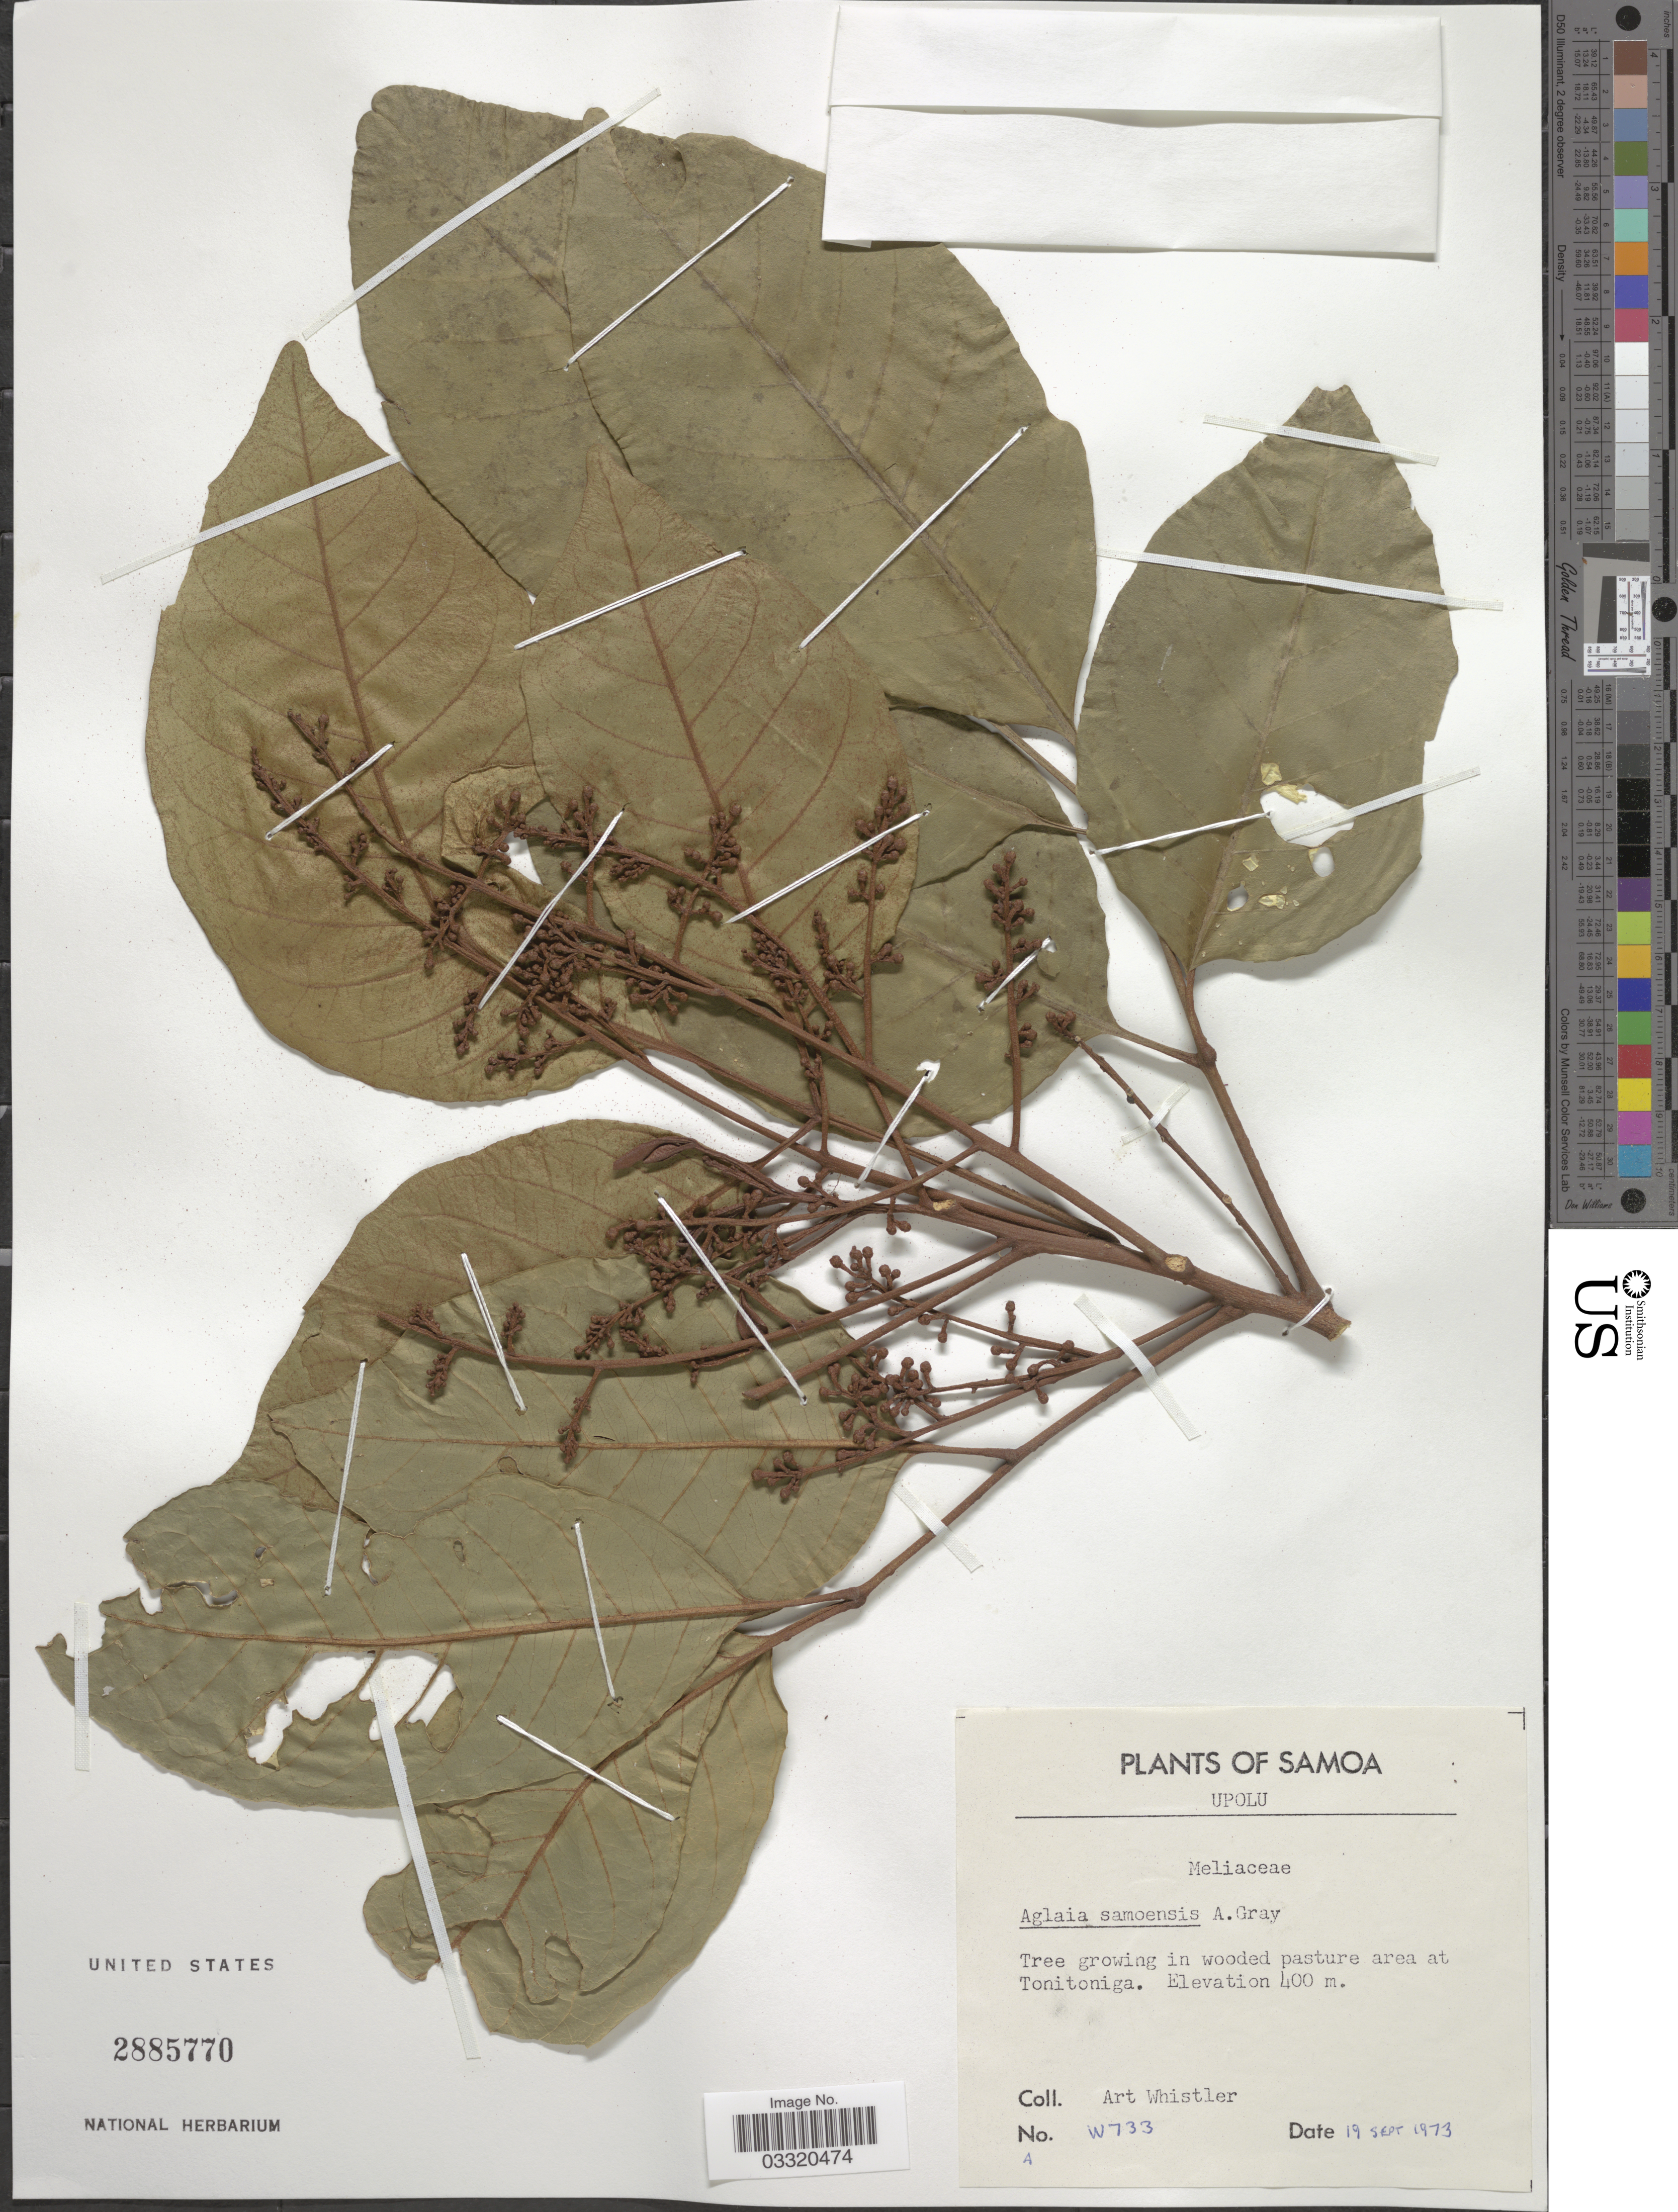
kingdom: Plantae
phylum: Tracheophyta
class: Magnoliopsida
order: Sapindales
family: Meliaceae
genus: Aglaia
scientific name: Aglaia samoensis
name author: A. Gray in Wilkes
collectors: A. Whistler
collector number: W733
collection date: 1973-09-19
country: Samoa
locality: Samoa. Upolu. In wooded pasture area at Tonitoniga.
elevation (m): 400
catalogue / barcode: US 2885770